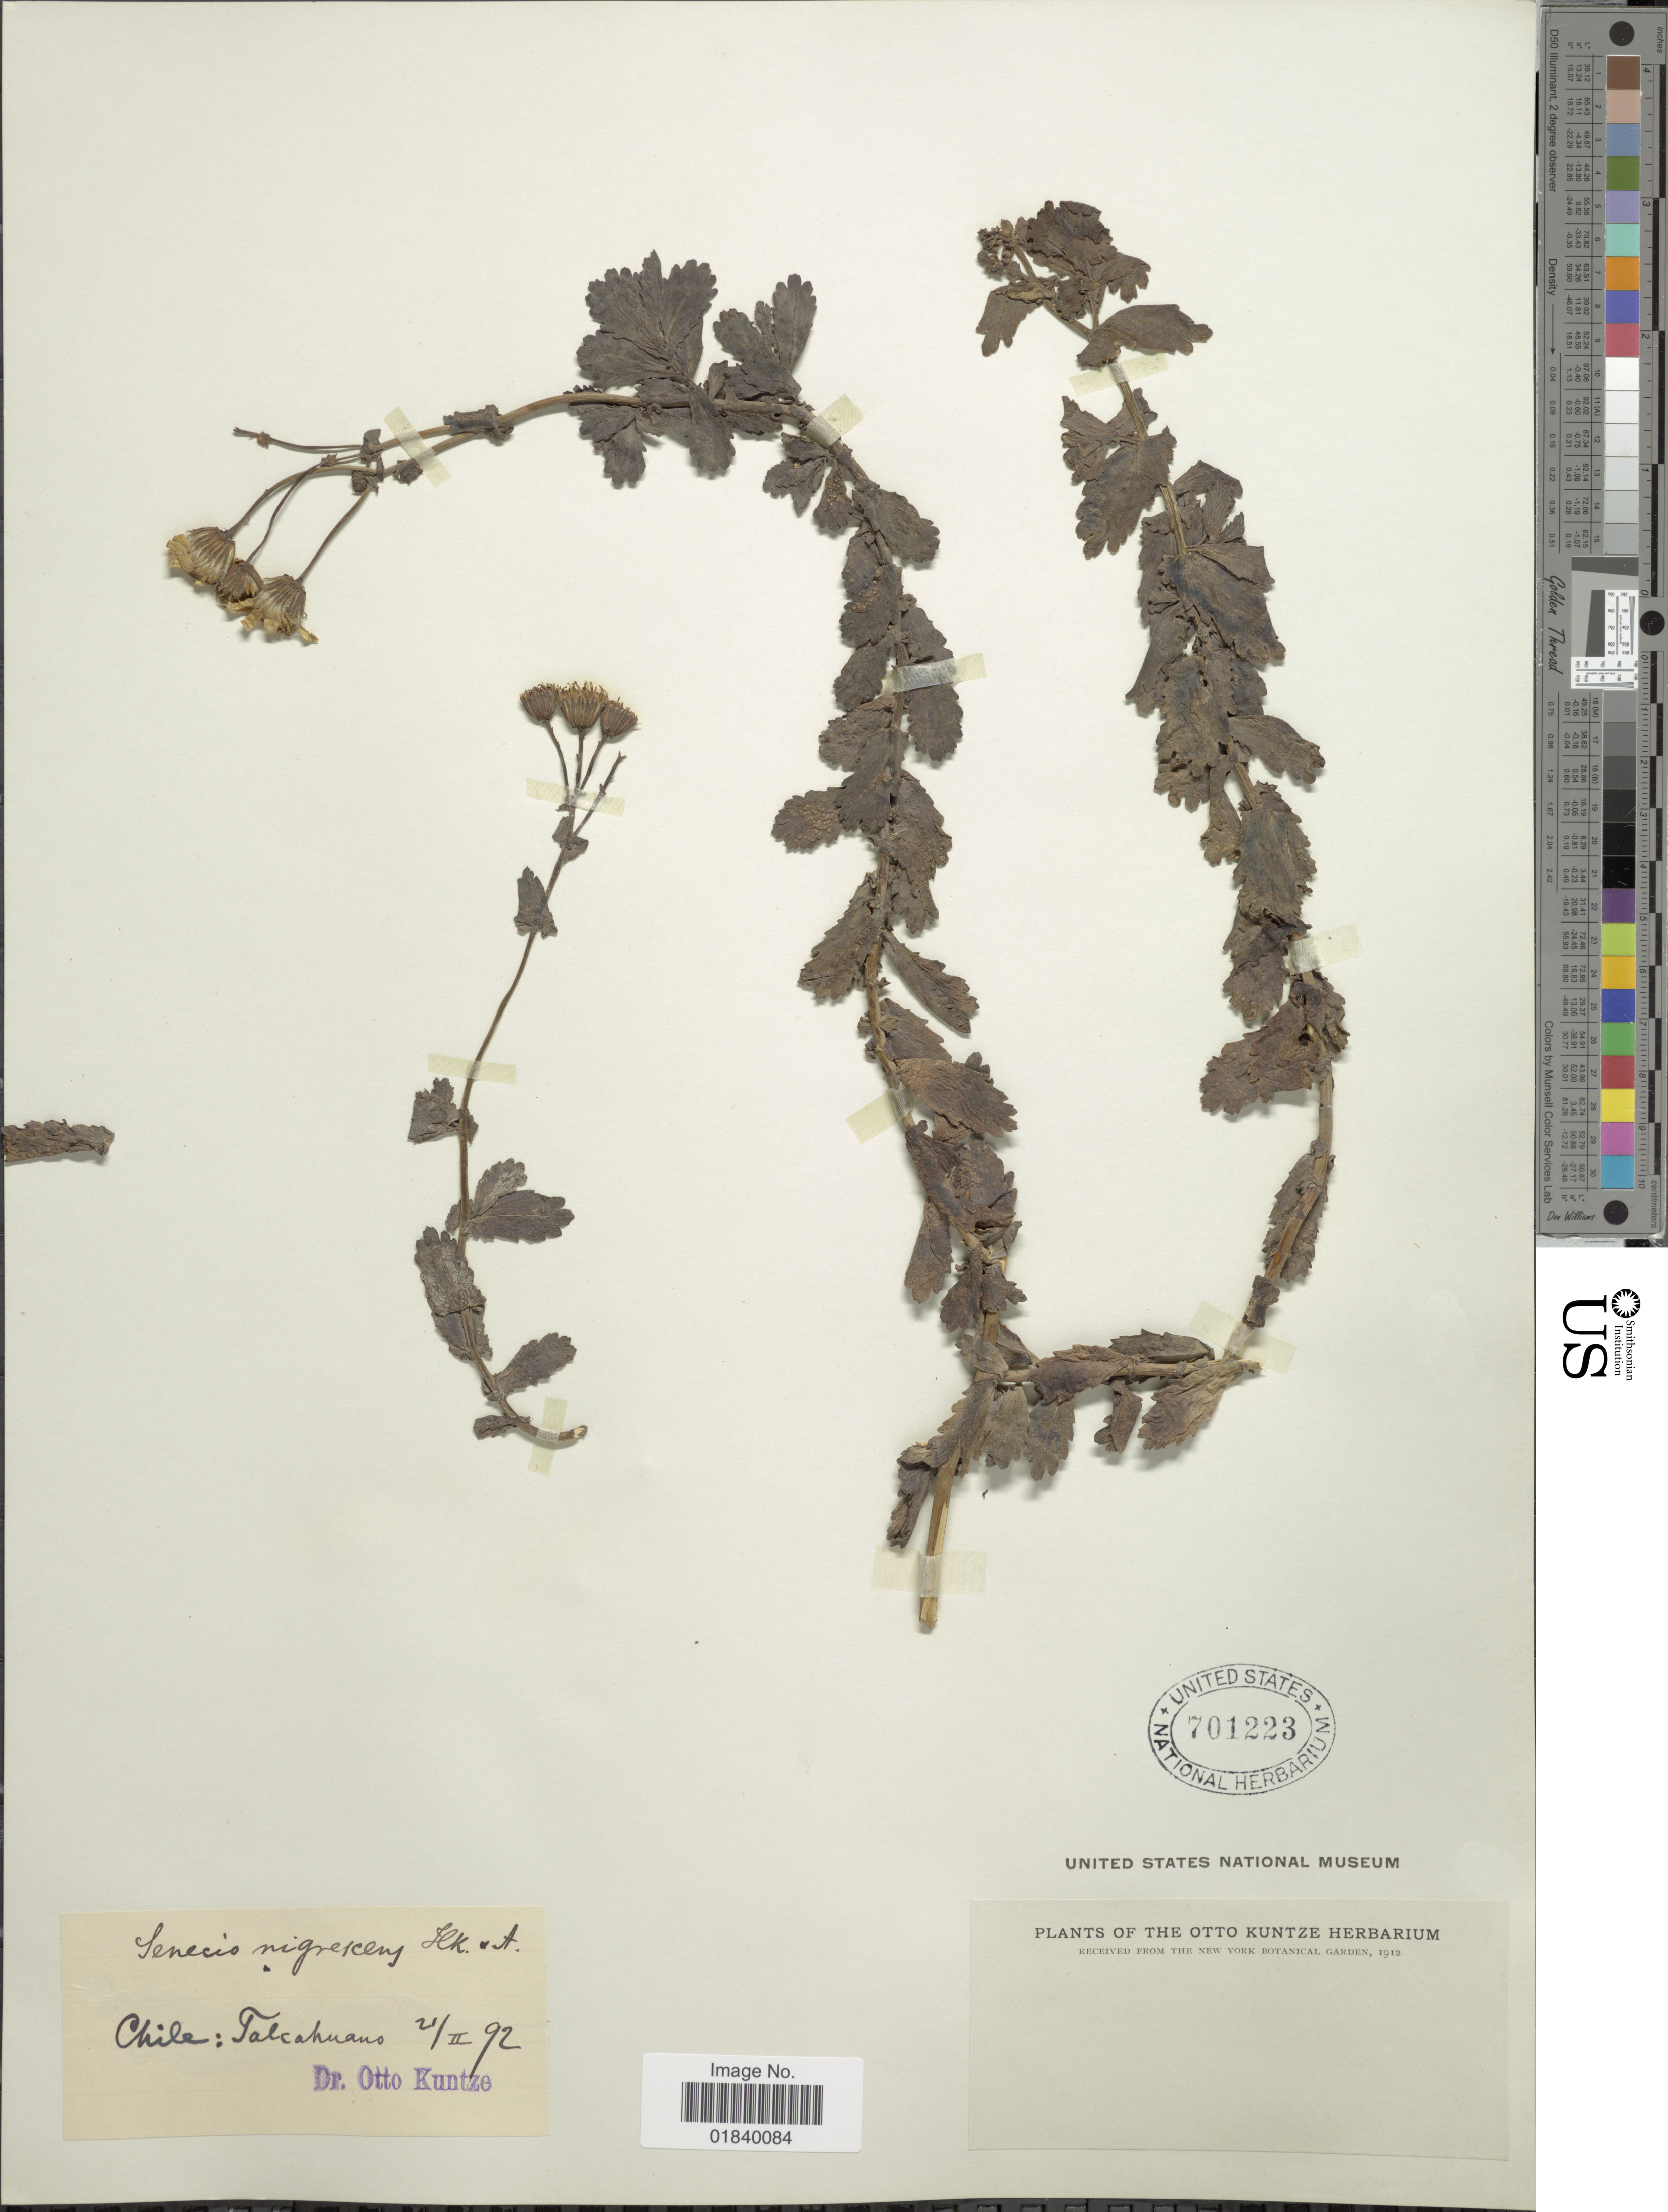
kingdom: Plantae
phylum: Tracheophyta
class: Magnoliopsida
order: Asterales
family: Asteraceae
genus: Senecio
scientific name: Senecio nigrescens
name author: Hook. & Arn.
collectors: C.E.O. Kuntze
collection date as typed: Transcribed d/m/y: 21/2/92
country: Chile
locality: Chile: Talcahuano.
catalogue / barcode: US 701223